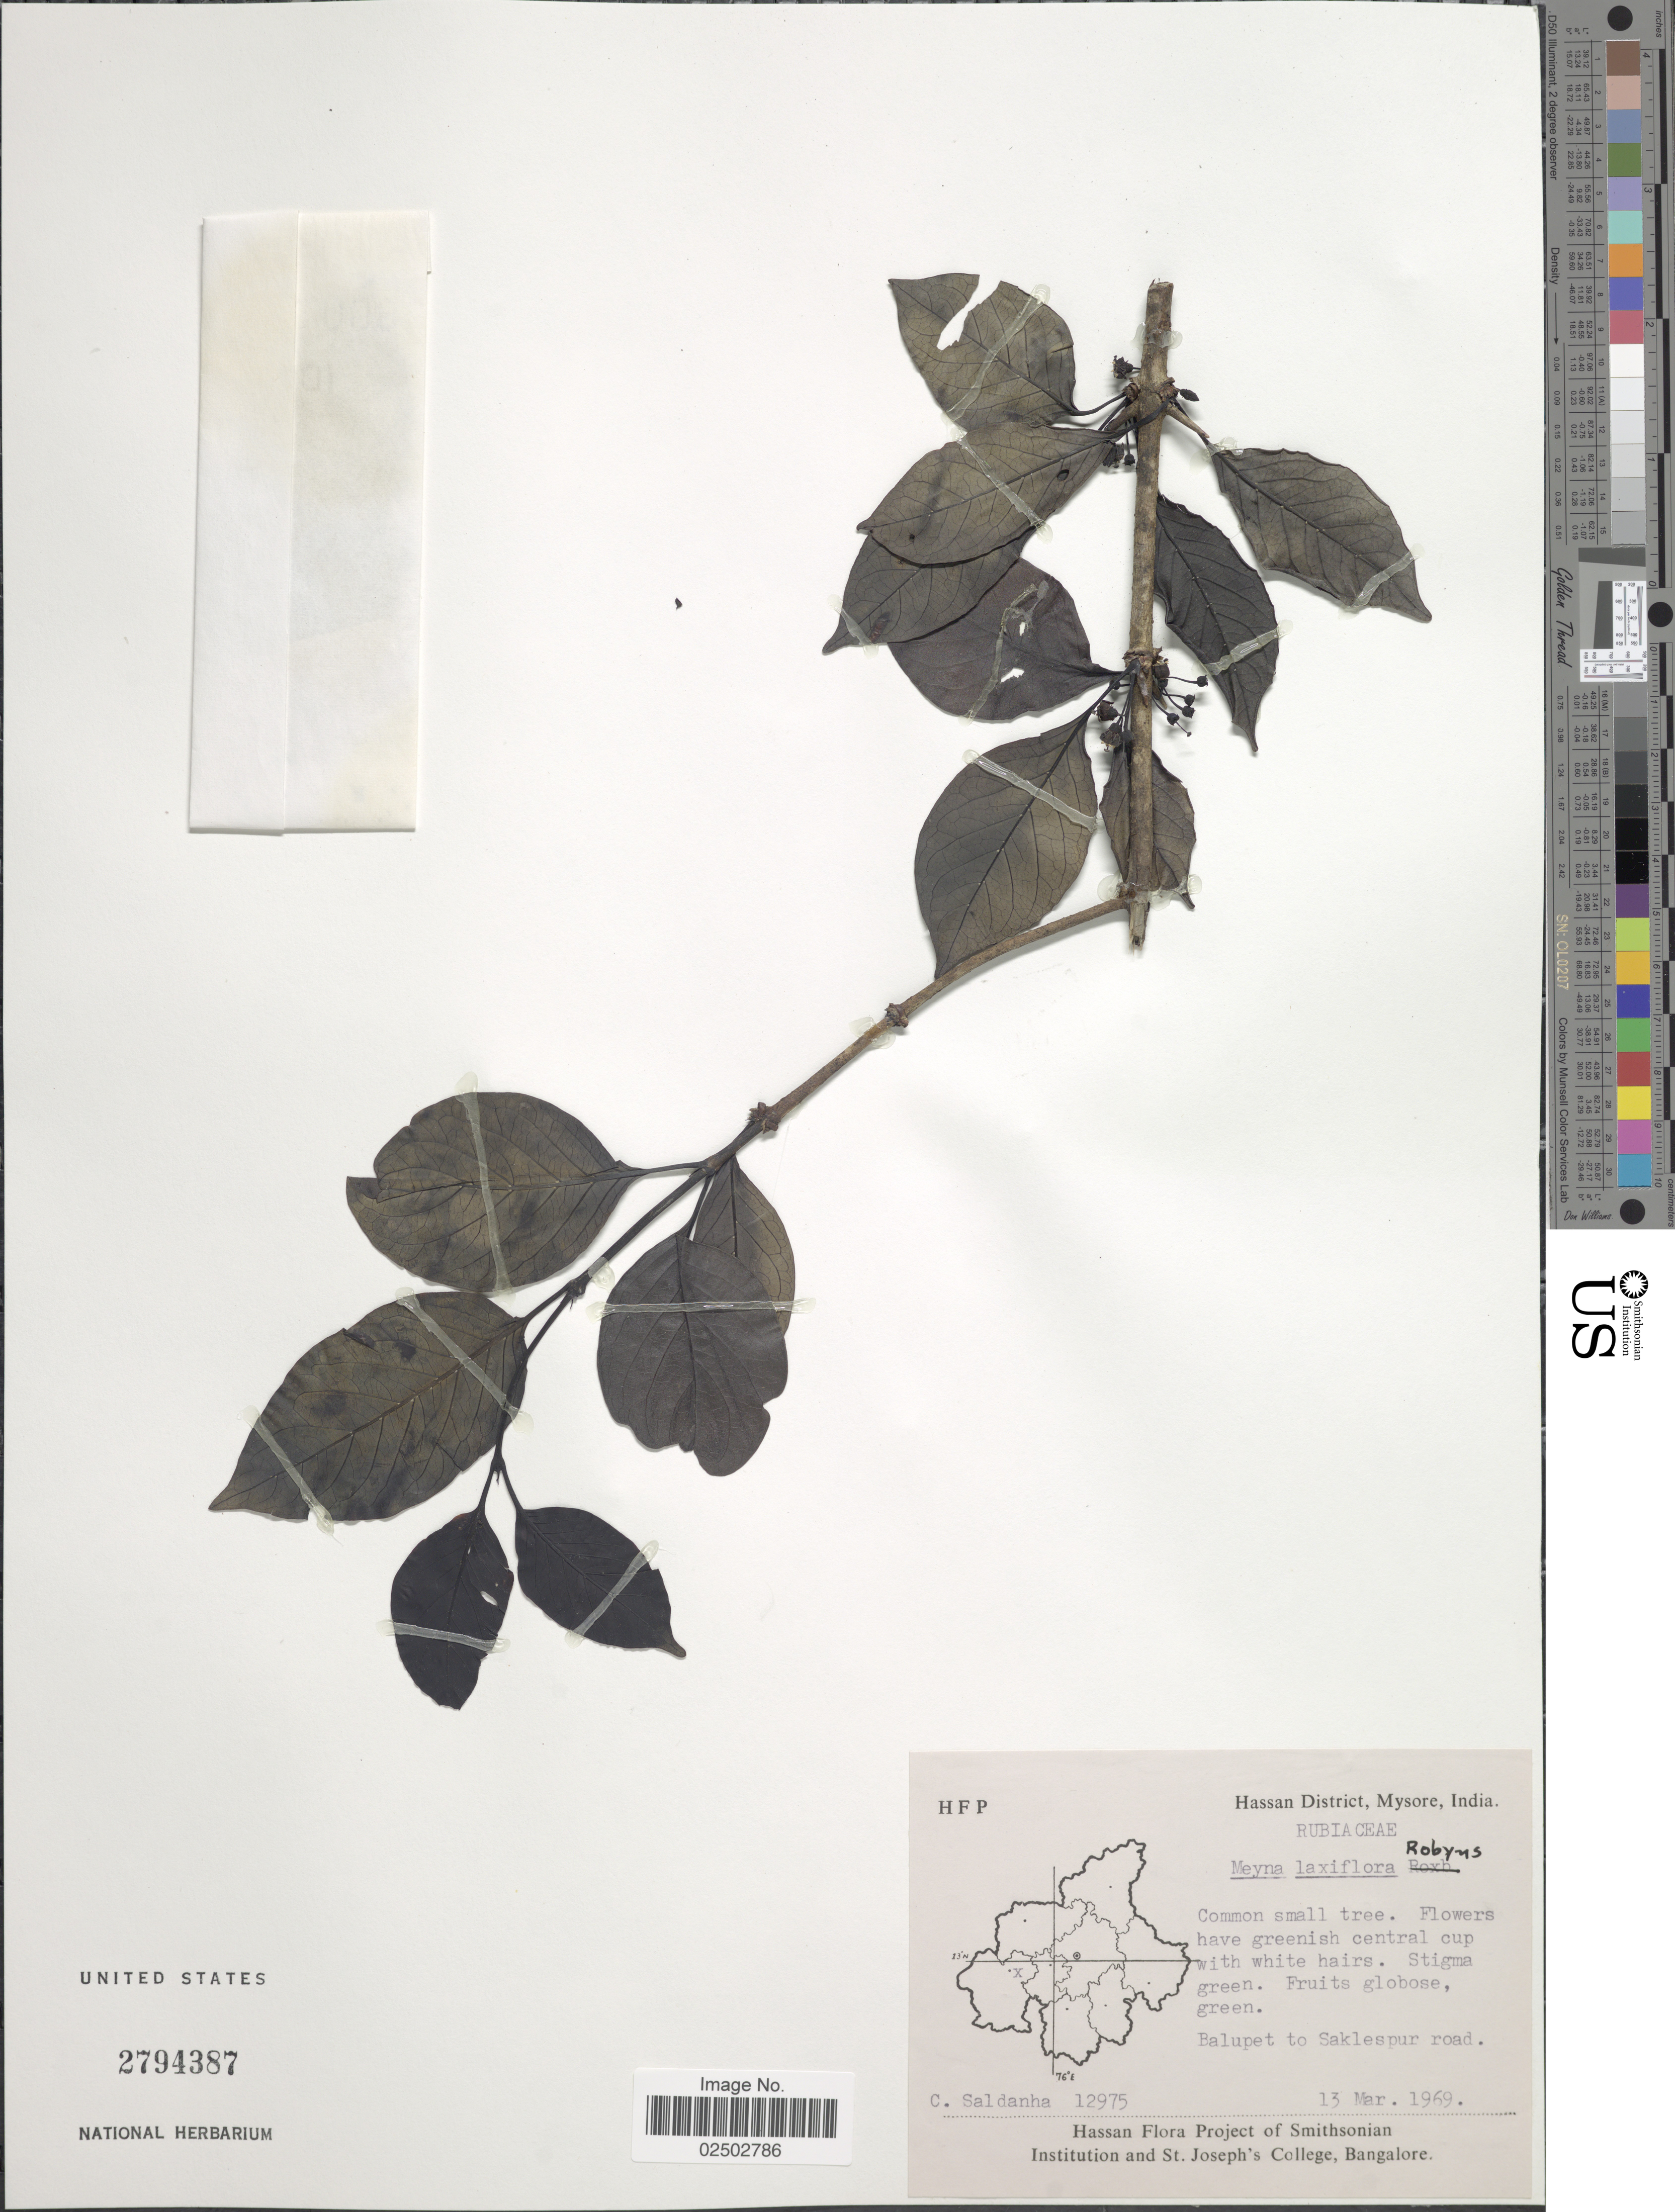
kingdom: Plantae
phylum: Tracheophyta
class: Magnoliopsida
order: Gentianales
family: Rubiaceae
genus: Meyna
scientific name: Meyna laxiflora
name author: Robyns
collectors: C. Saldanha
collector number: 12975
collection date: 1969-03-13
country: India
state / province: Karnataka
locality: Hassan District, Mysore, India, Balupet to Saklespur road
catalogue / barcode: US 2794387